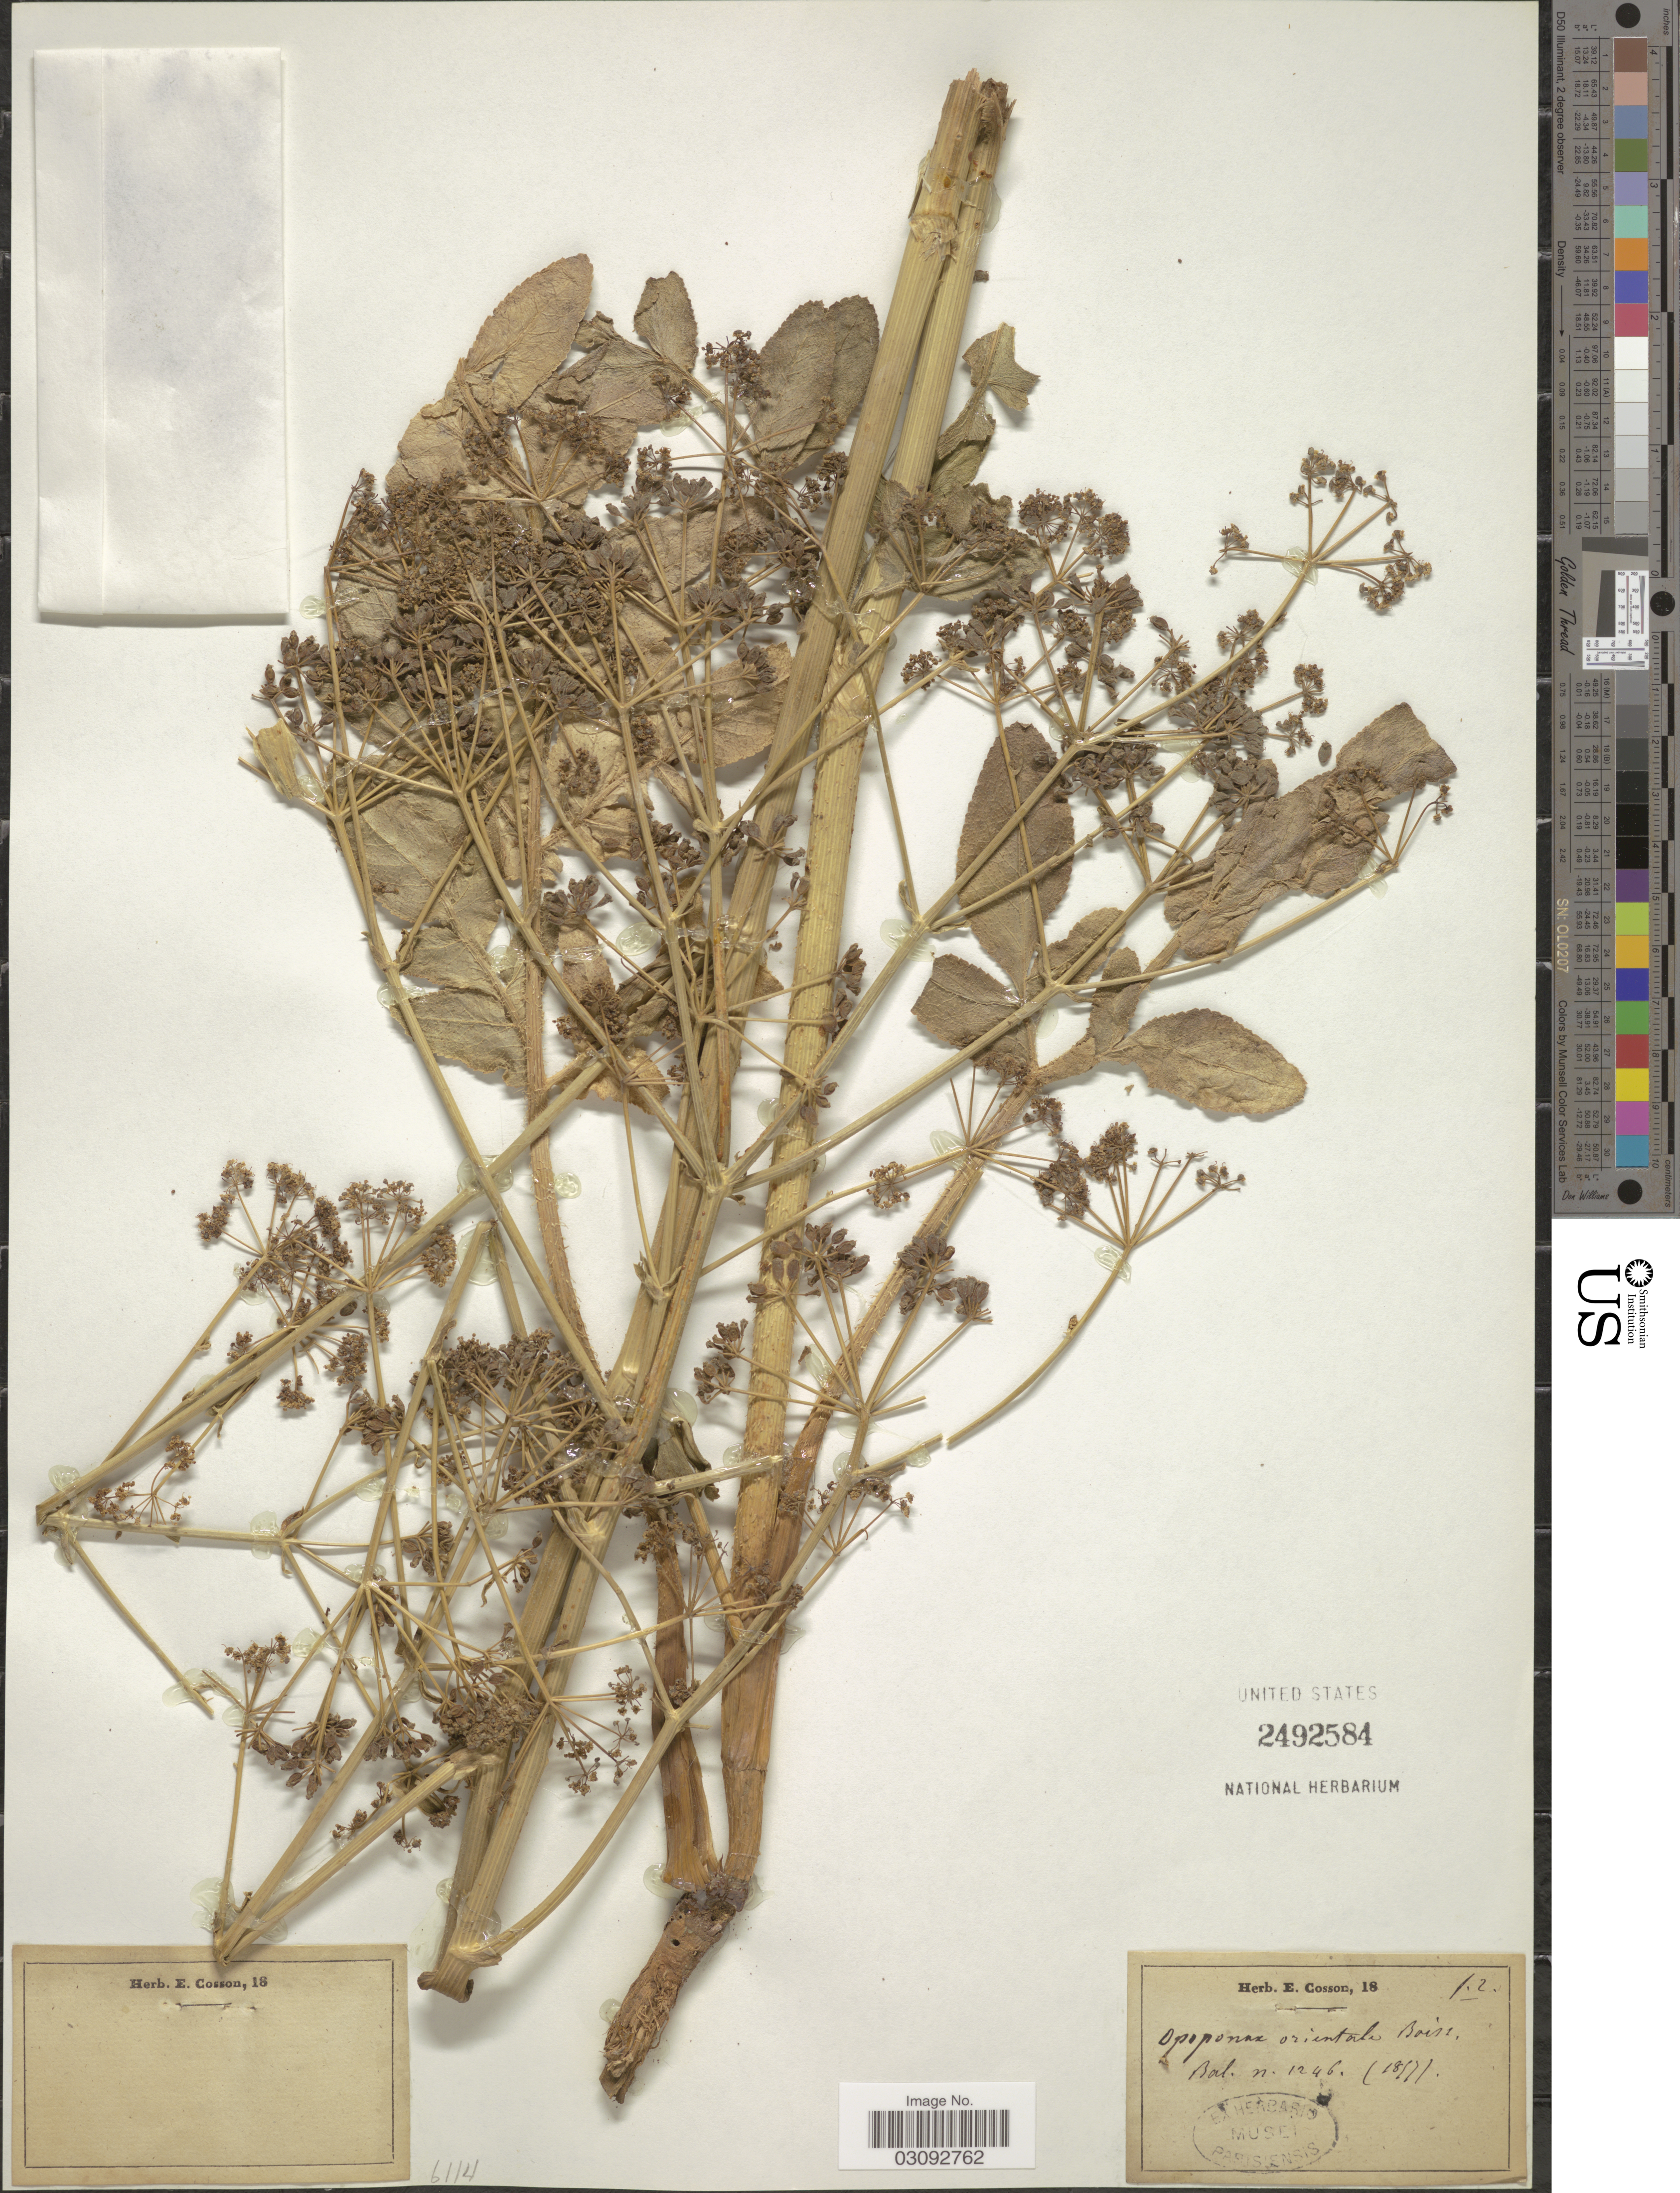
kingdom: Plantae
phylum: Tracheophyta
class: Magnoliopsida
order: Apiales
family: Apiaceae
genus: Opopanax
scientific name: Opopanax orientalis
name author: Boiss.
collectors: ex herb. E. Cosson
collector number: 1246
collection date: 1857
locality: Bal.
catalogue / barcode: US 2492584